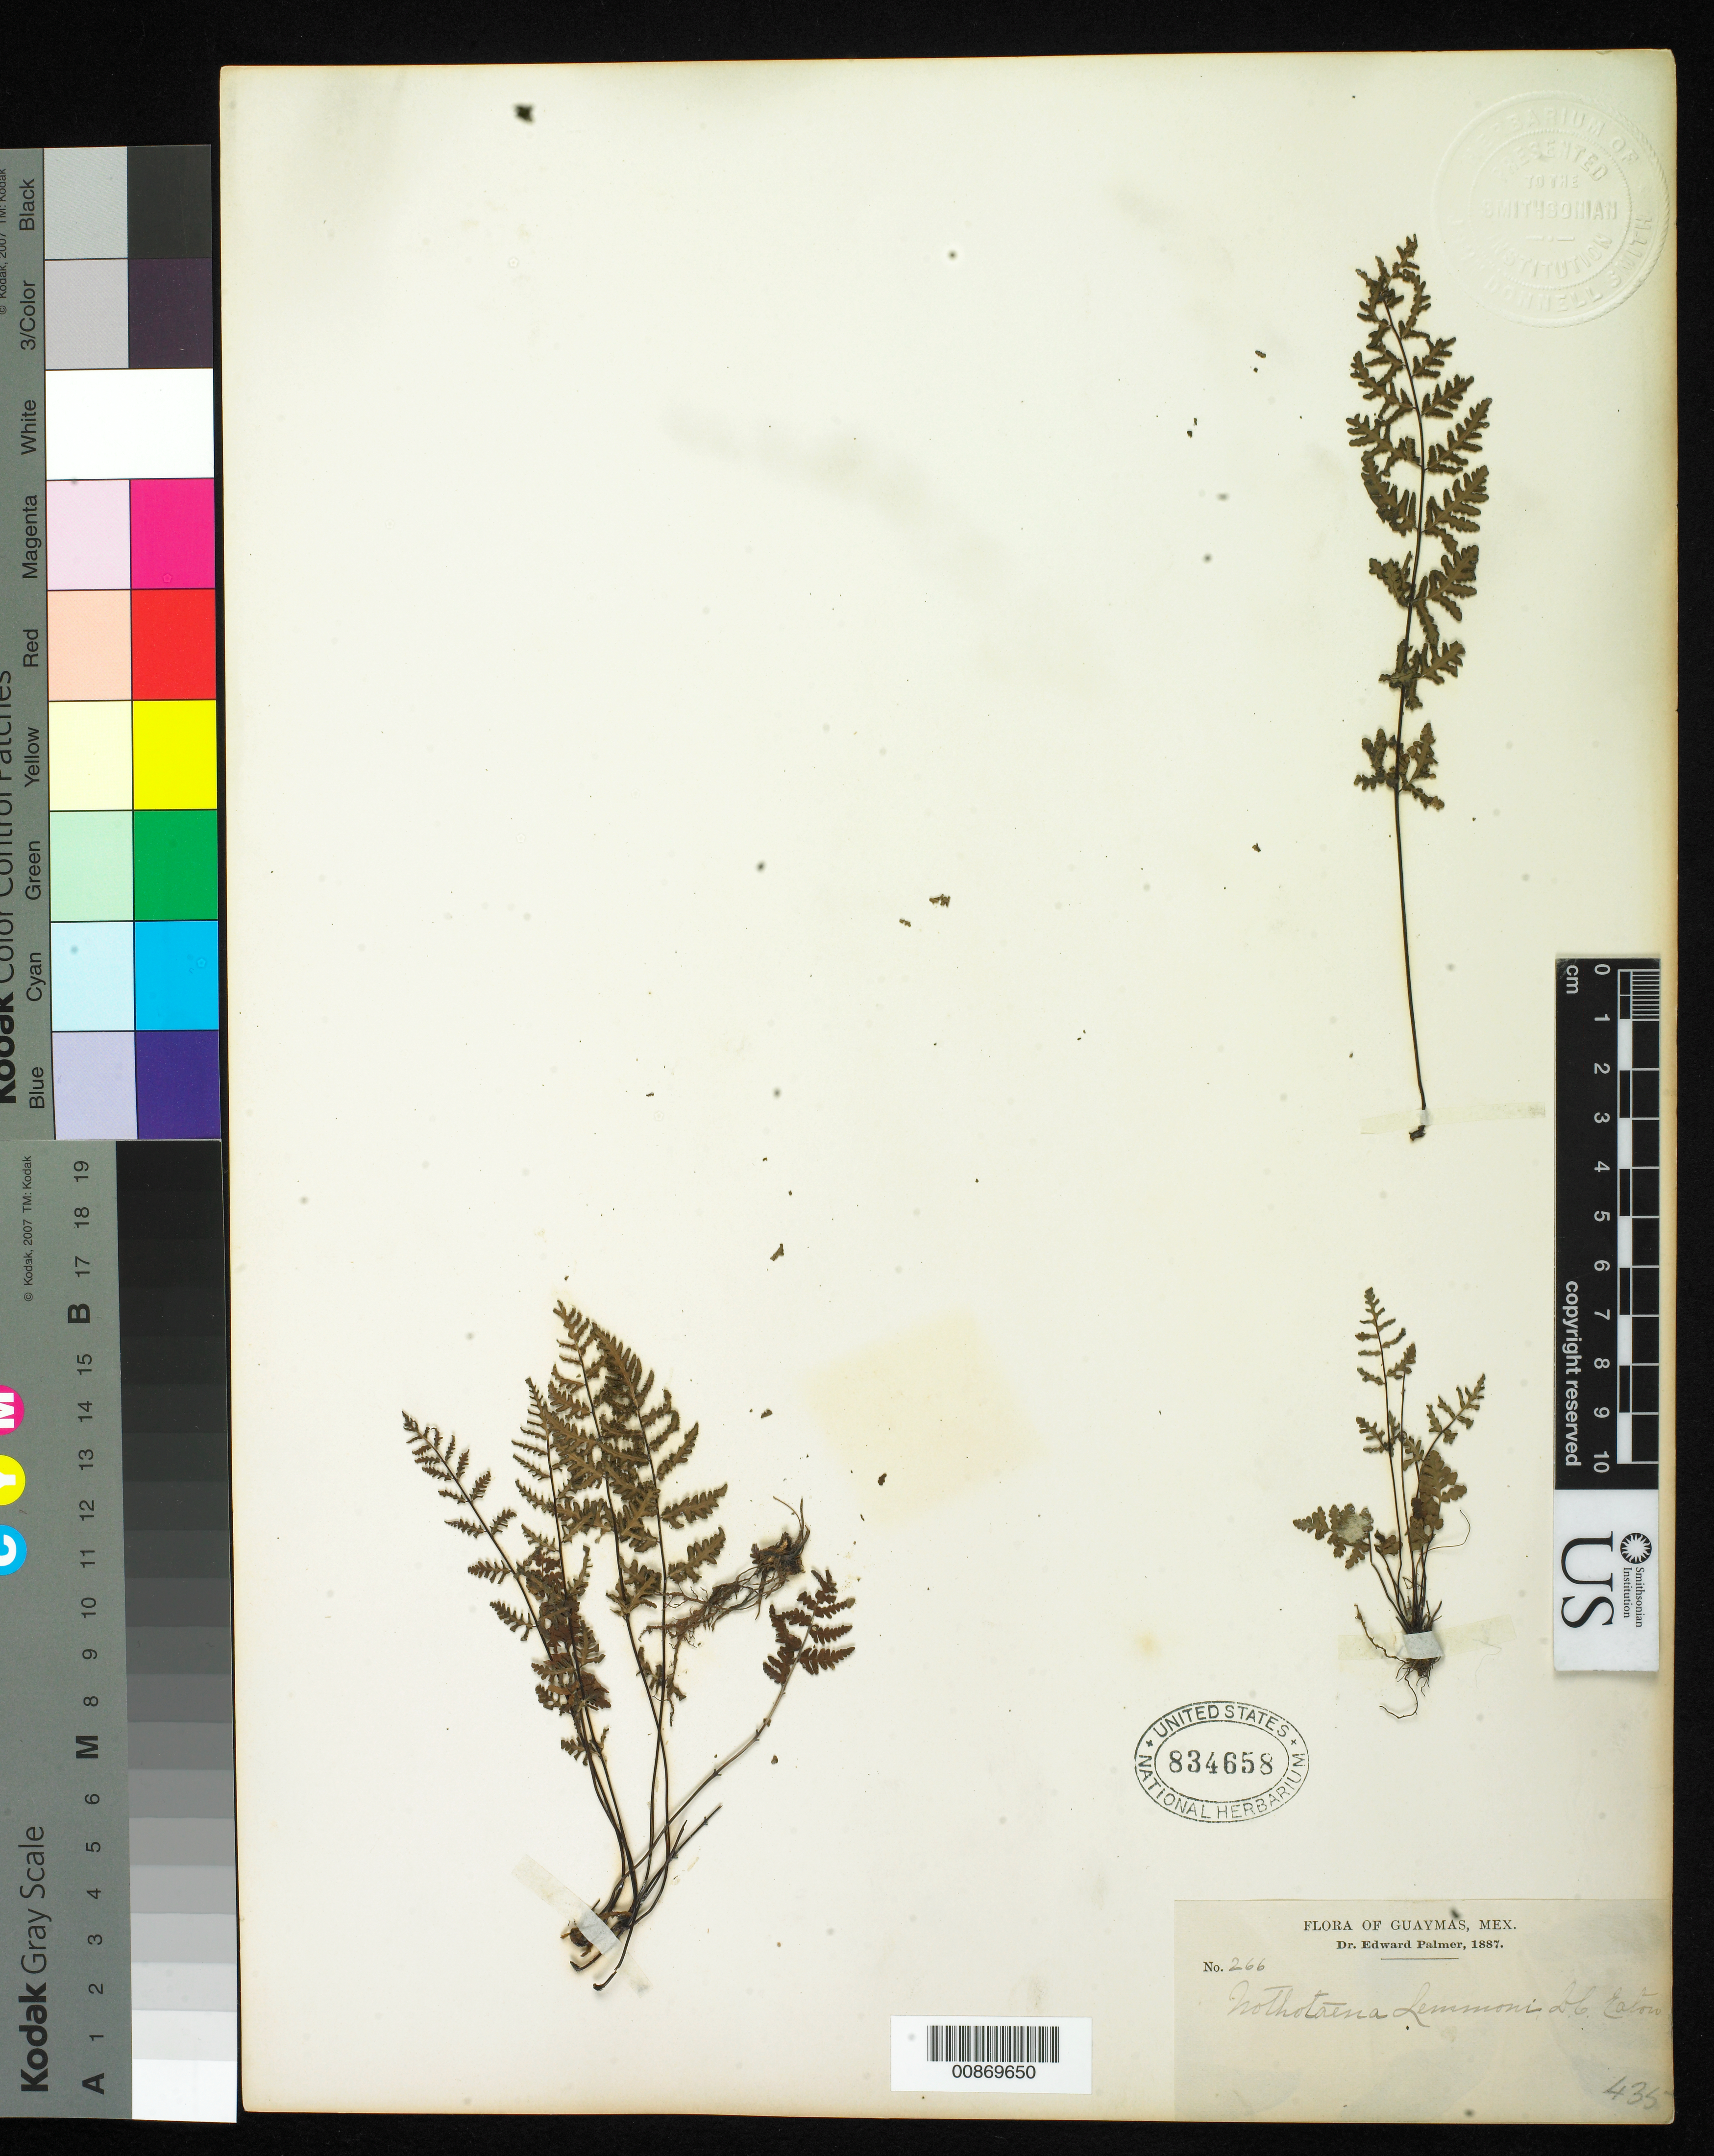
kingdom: Plantae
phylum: Tracheophyta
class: Polypodiopsida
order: Polypodiales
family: Pteridaceae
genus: Notholaena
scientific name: Notholaena lemmonii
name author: D.C. Eaton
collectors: E. Palmer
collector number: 266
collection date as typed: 1887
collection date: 1887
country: Mexico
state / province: Sonora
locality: Guaymas, Sonora.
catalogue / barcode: US 834658